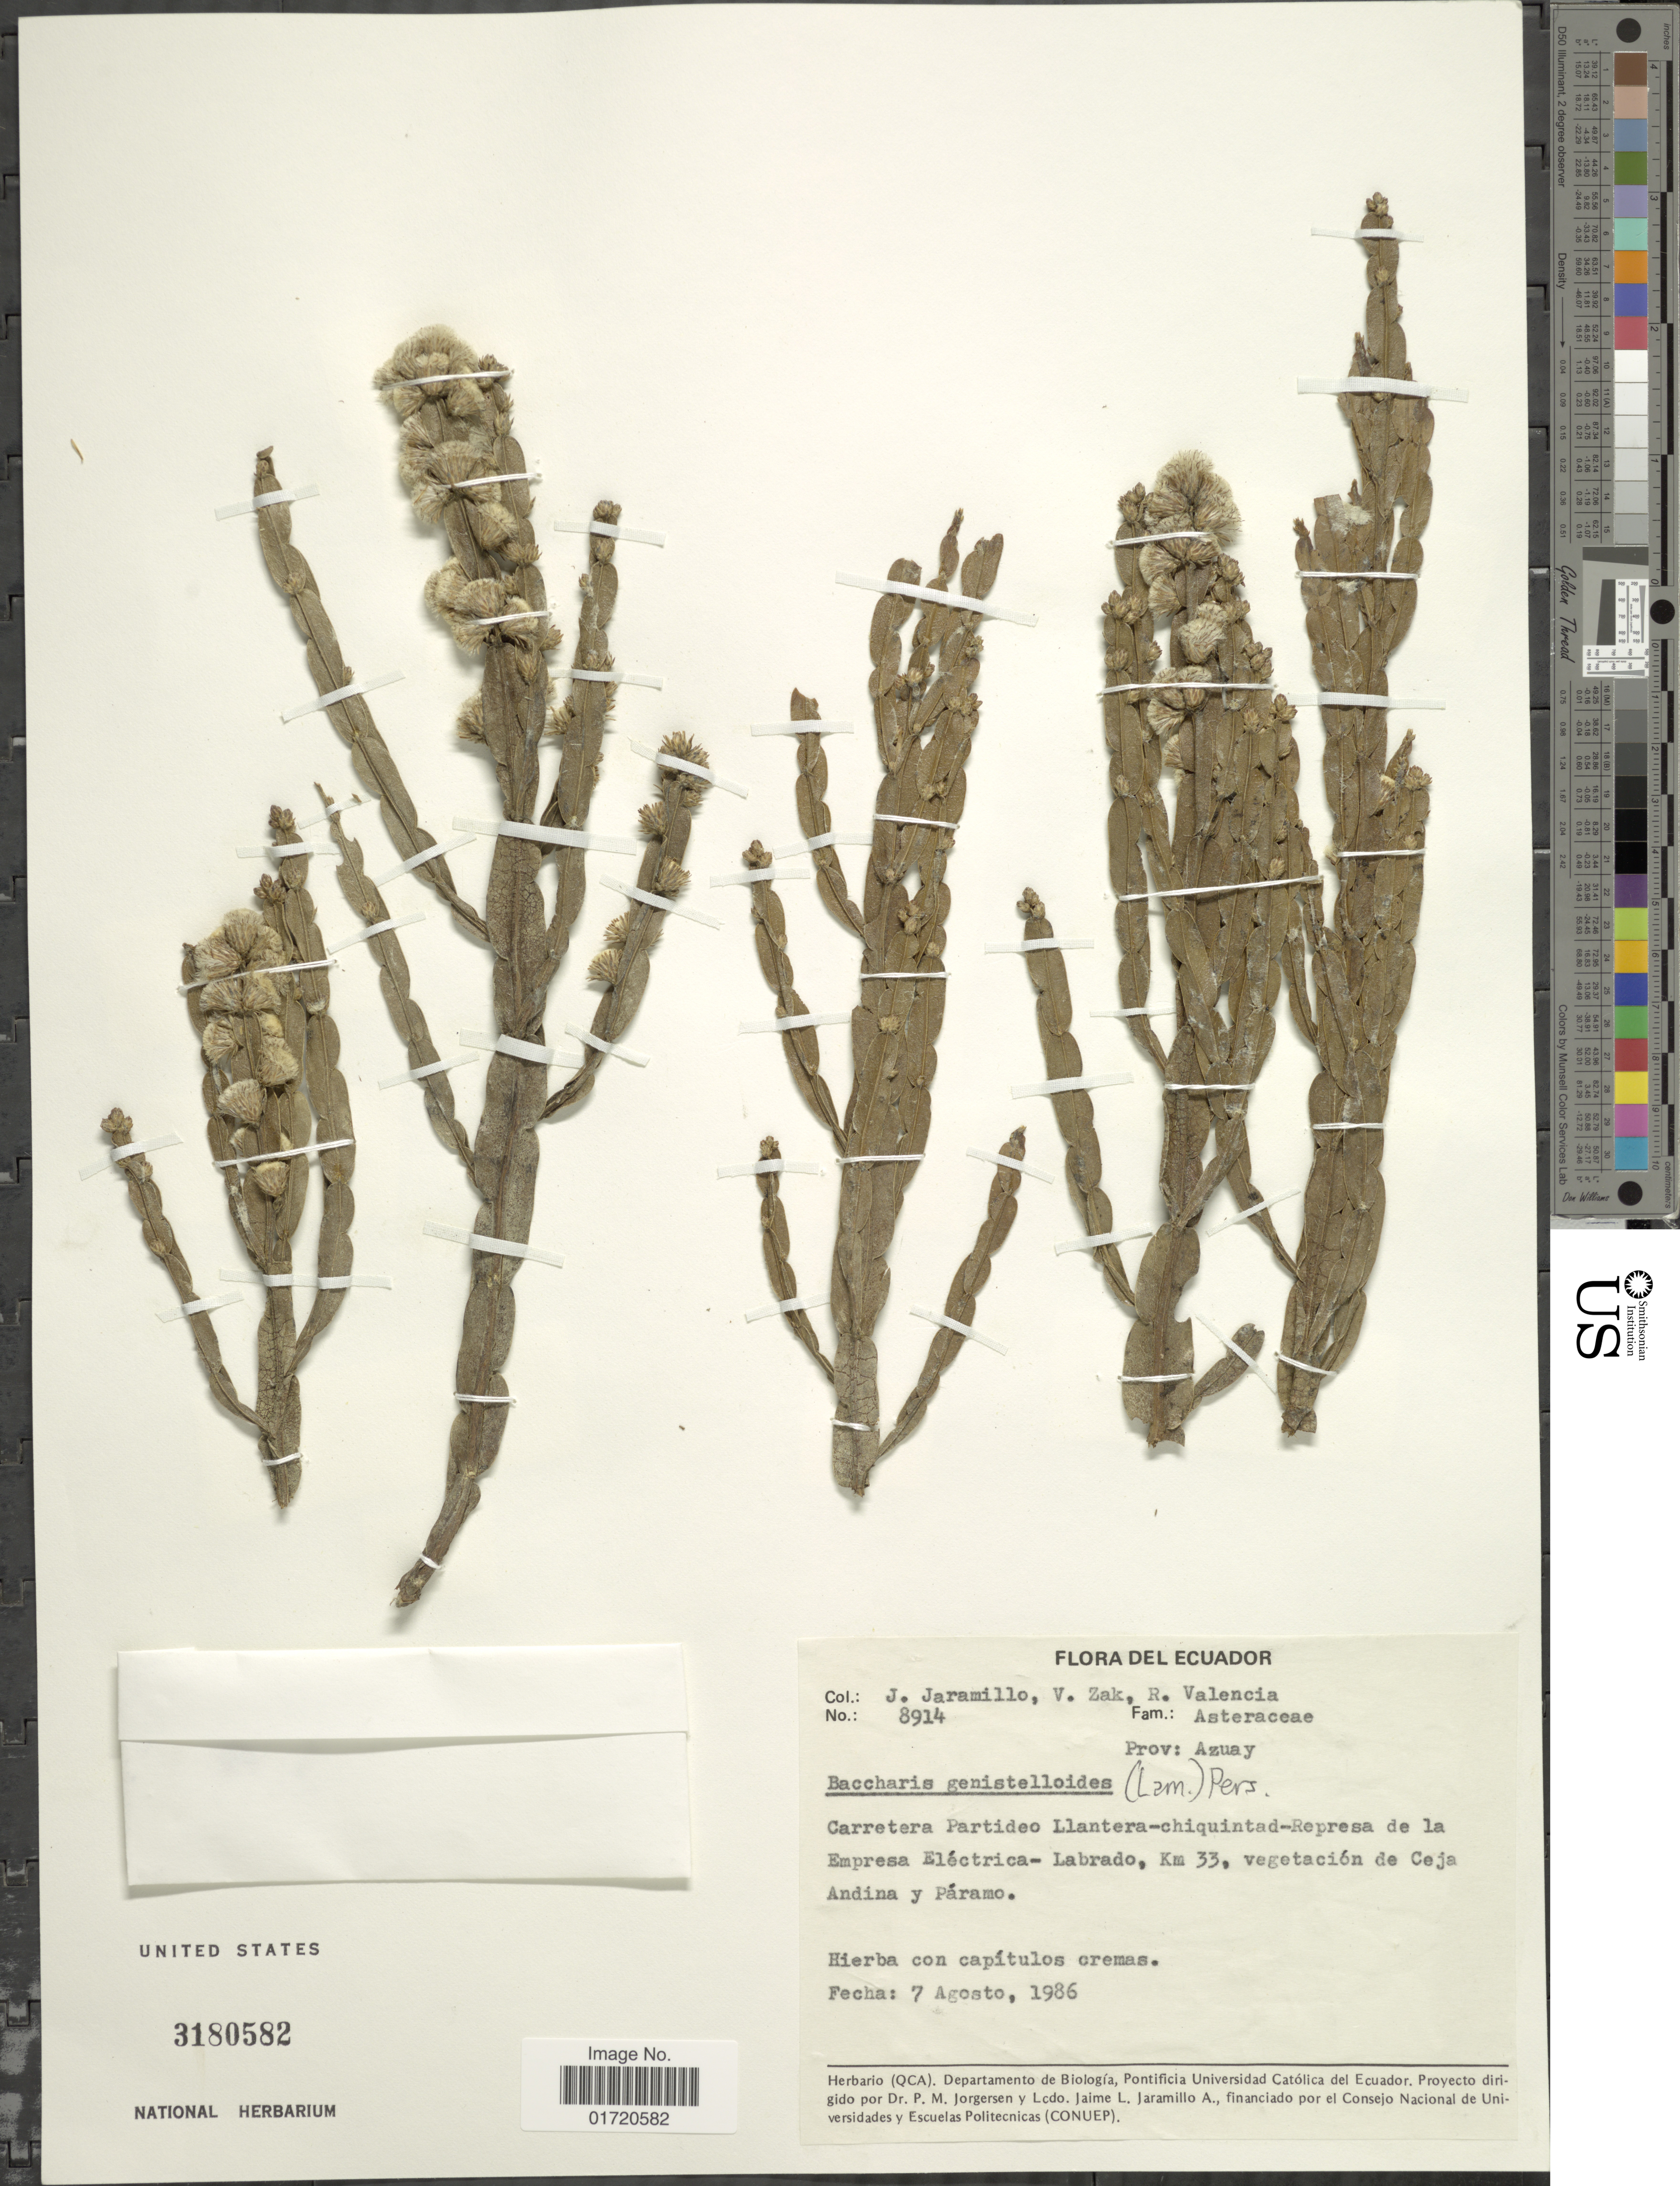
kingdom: Plantae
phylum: Tracheophyta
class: Magnoliopsida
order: Asterales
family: Asteraceae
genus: Baccharis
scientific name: Baccharis genistelloides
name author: (Lam.) Pers.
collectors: J. Jaramillo, V. Zak & R. Valencia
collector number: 8914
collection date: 1986-08-07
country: Ecuador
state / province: Azuay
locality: Carretera Partideo llantera-chiquintad-Represa de La Empresa Electrica- Labrado, Km 33. vegetacion e Ceja Andina y Páramo.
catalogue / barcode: US 3180582